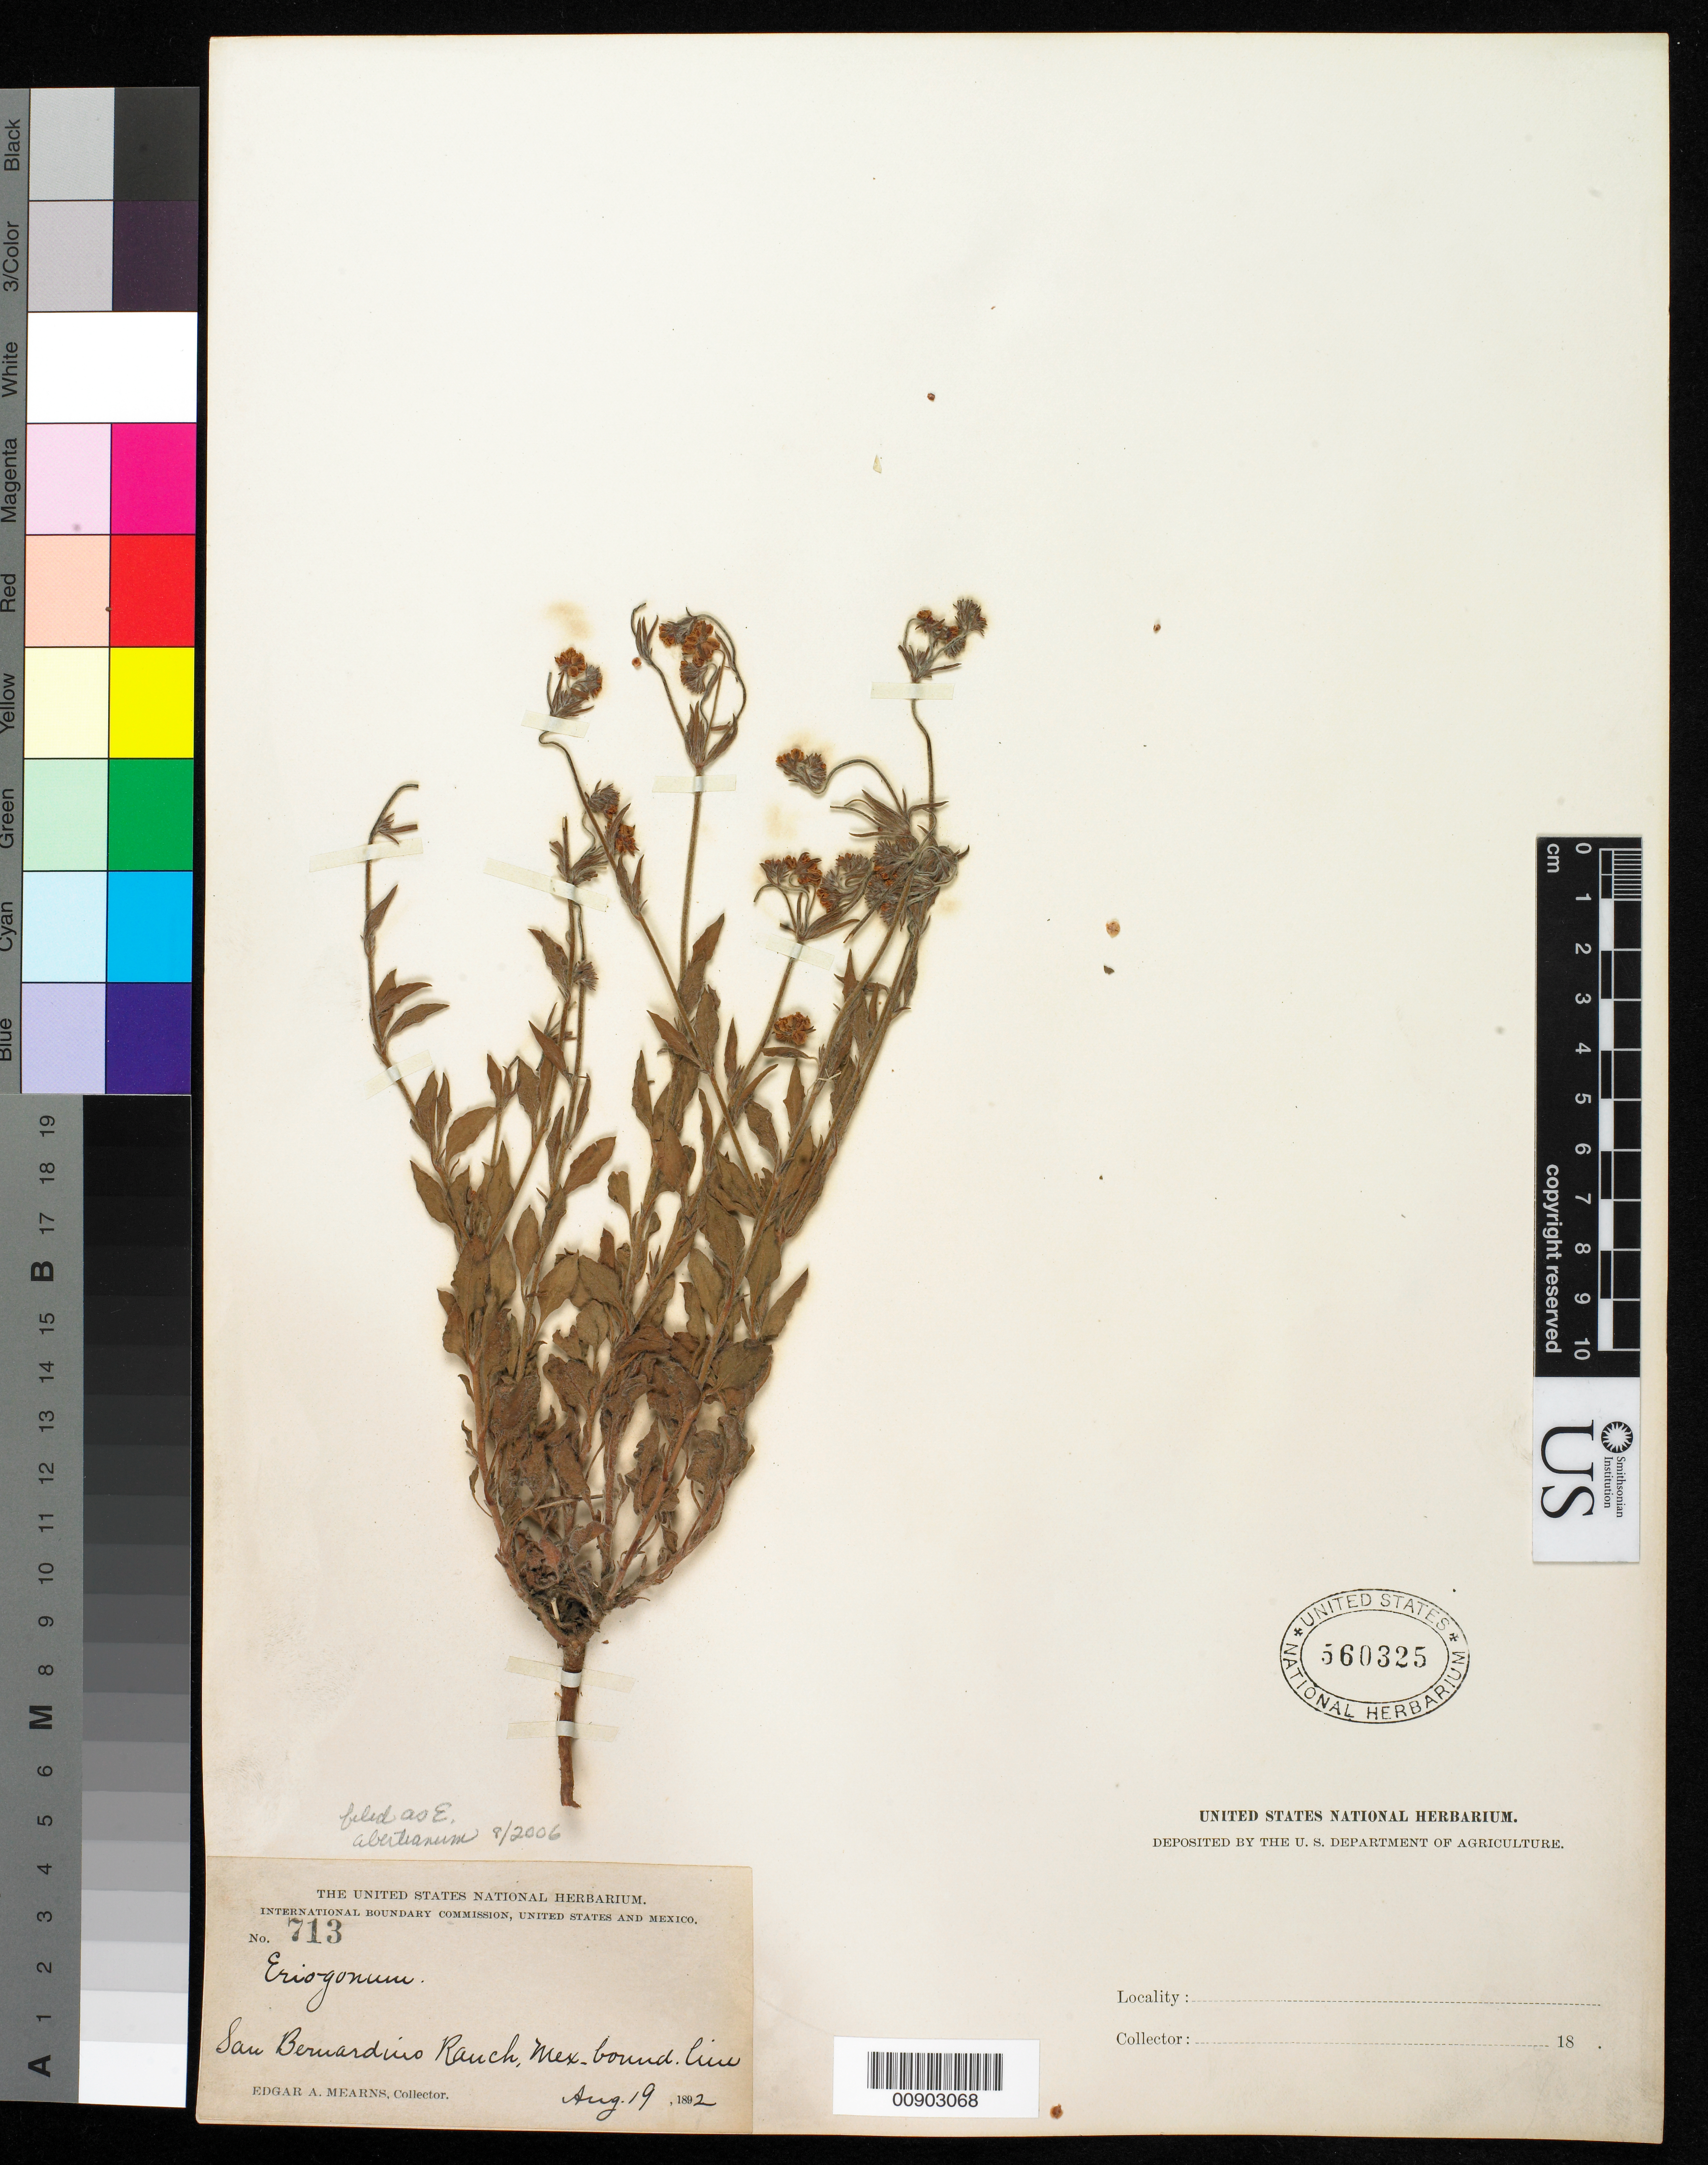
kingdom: Plantae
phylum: Tracheophyta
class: Magnoliopsida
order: Caryophyllales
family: Polygonaceae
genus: Eriogonum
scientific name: Eriogonum abertianum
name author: Torr.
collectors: E. A. Mearns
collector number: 713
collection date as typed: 19 Aug 1892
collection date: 1892-08-19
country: United States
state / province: Arizona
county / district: Cochise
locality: San Bernardino Ranch, Mexican Boundary Line.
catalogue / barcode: US 560325